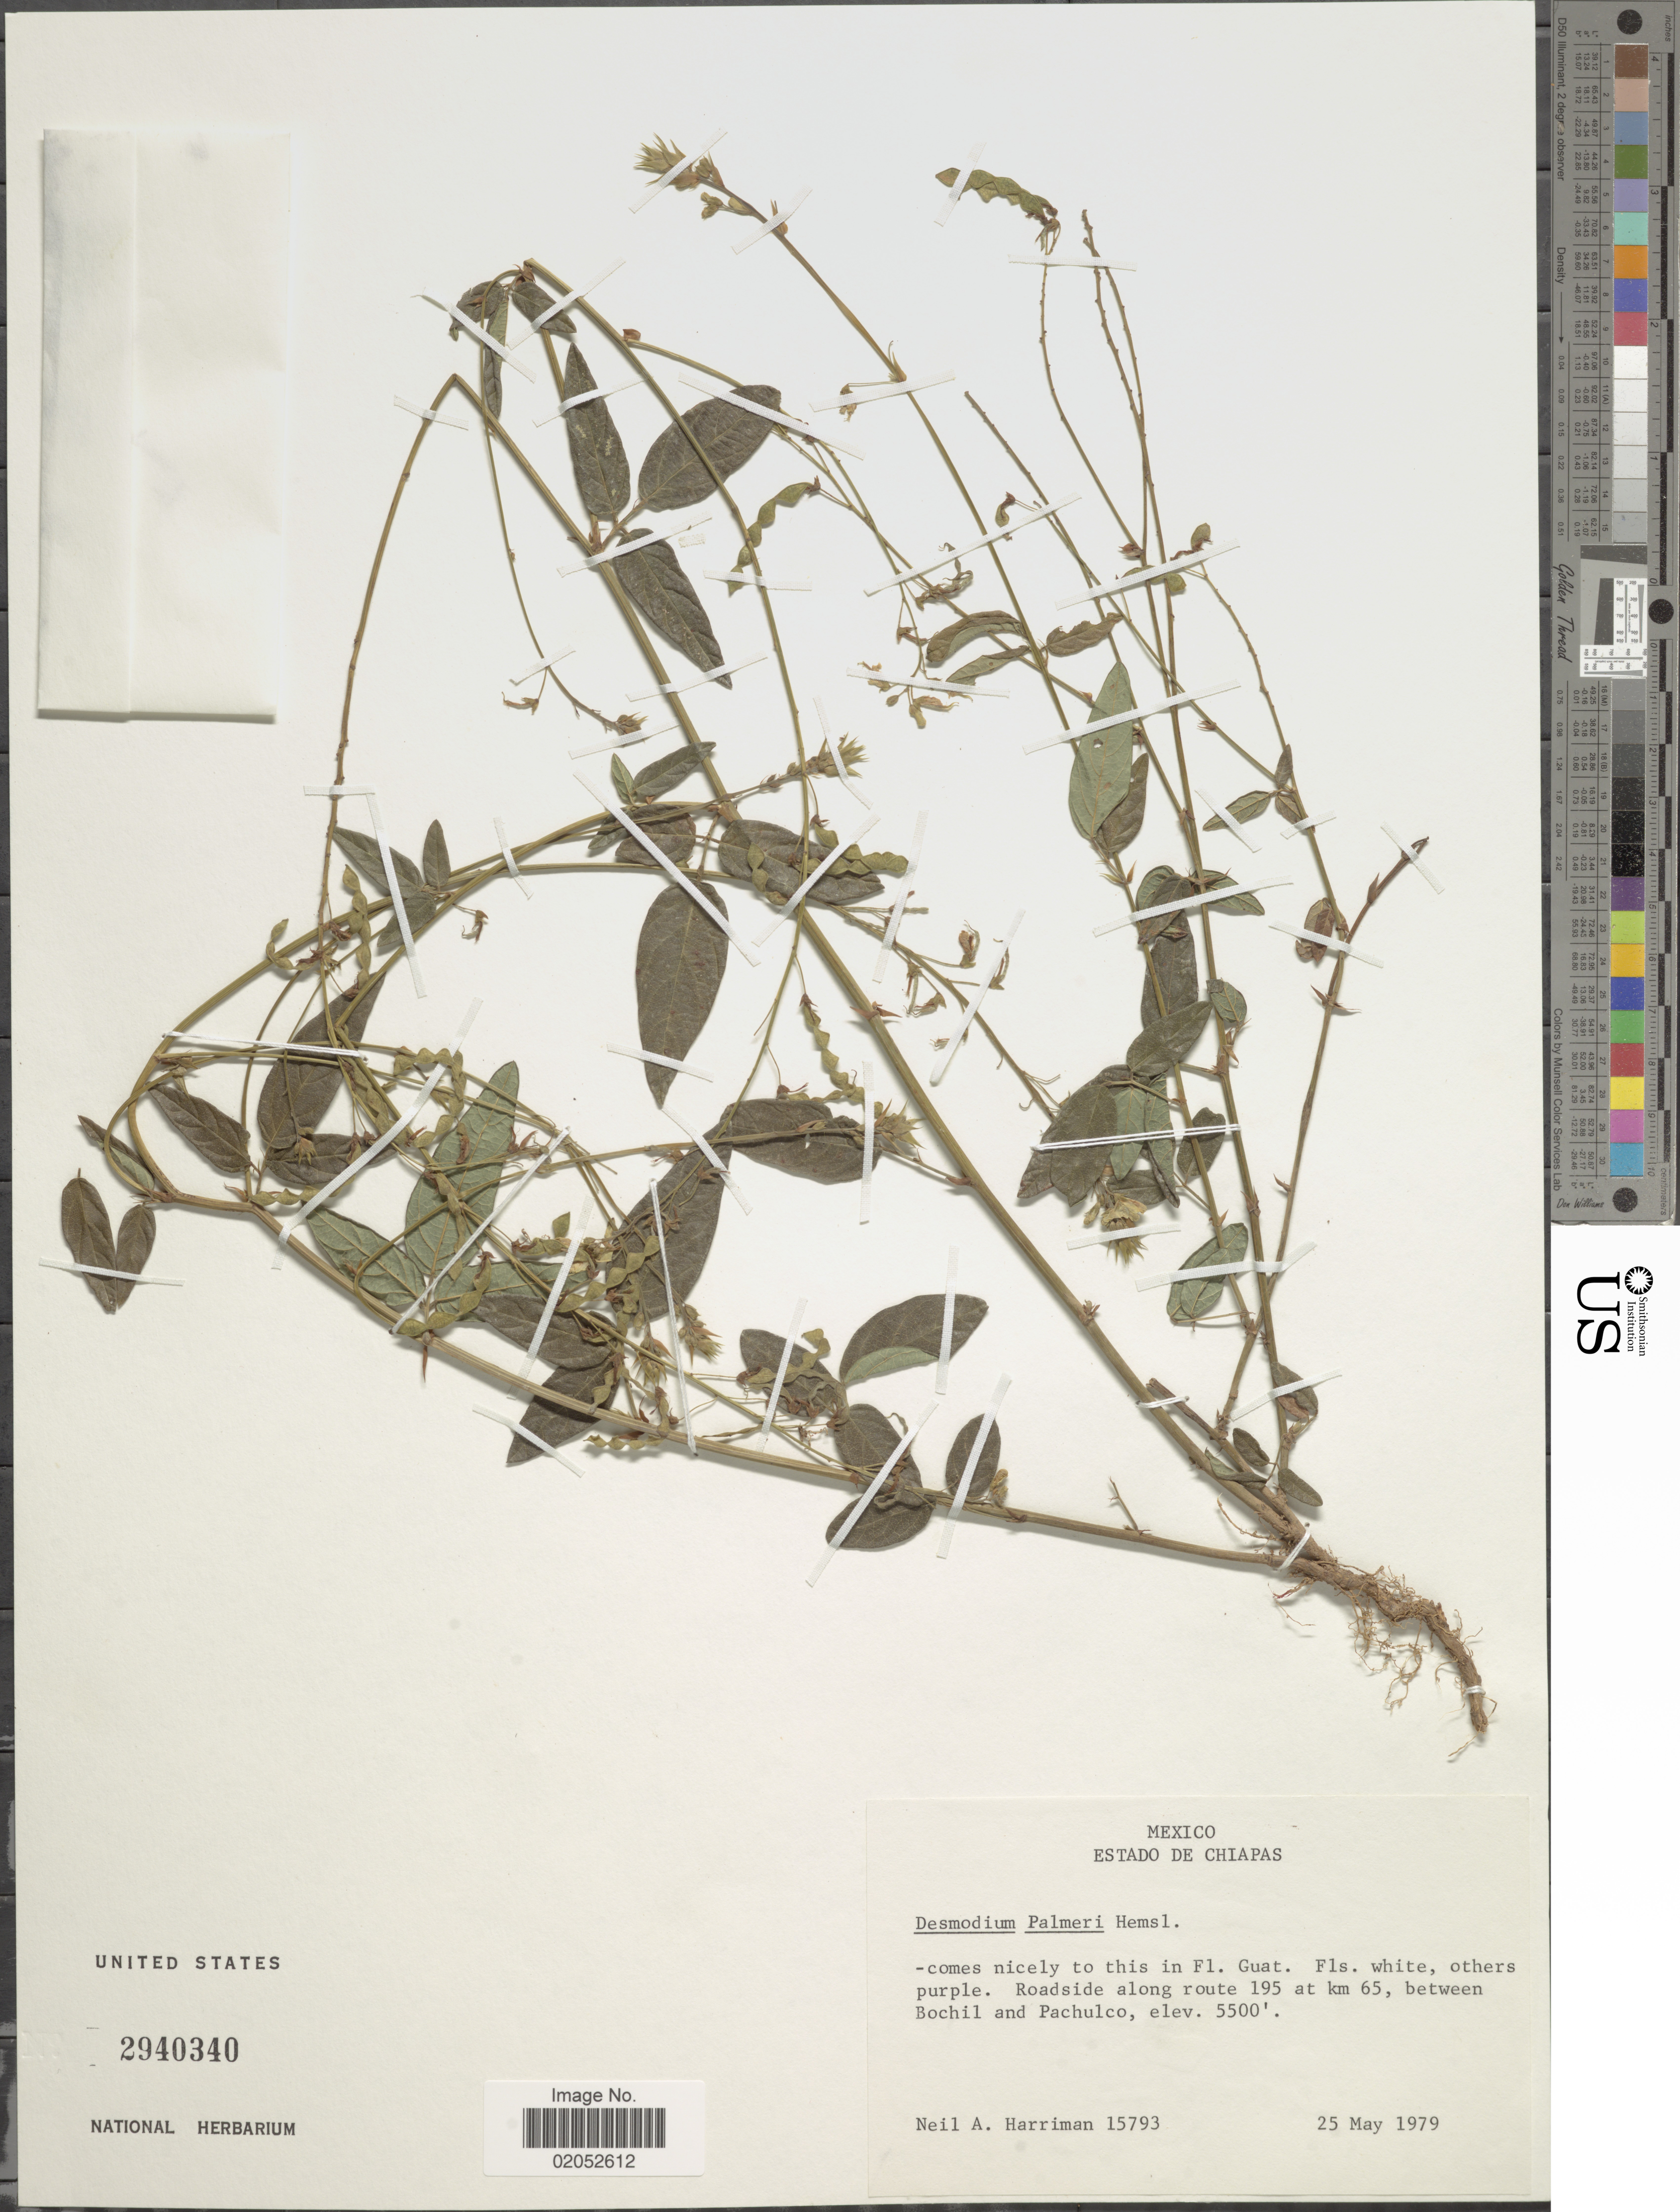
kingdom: Plantae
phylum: Tracheophyta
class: Magnoliopsida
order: Fabales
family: Fabaceae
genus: Desmodium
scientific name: Desmodium palmeri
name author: Hemsl.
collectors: N. A. Harriman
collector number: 15793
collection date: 1979-05-25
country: Mexico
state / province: Chiapas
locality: Estado de Chiapas, Roadside along route 195 at km 65, between Bochil and Pachulco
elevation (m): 1676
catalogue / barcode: US 2940340